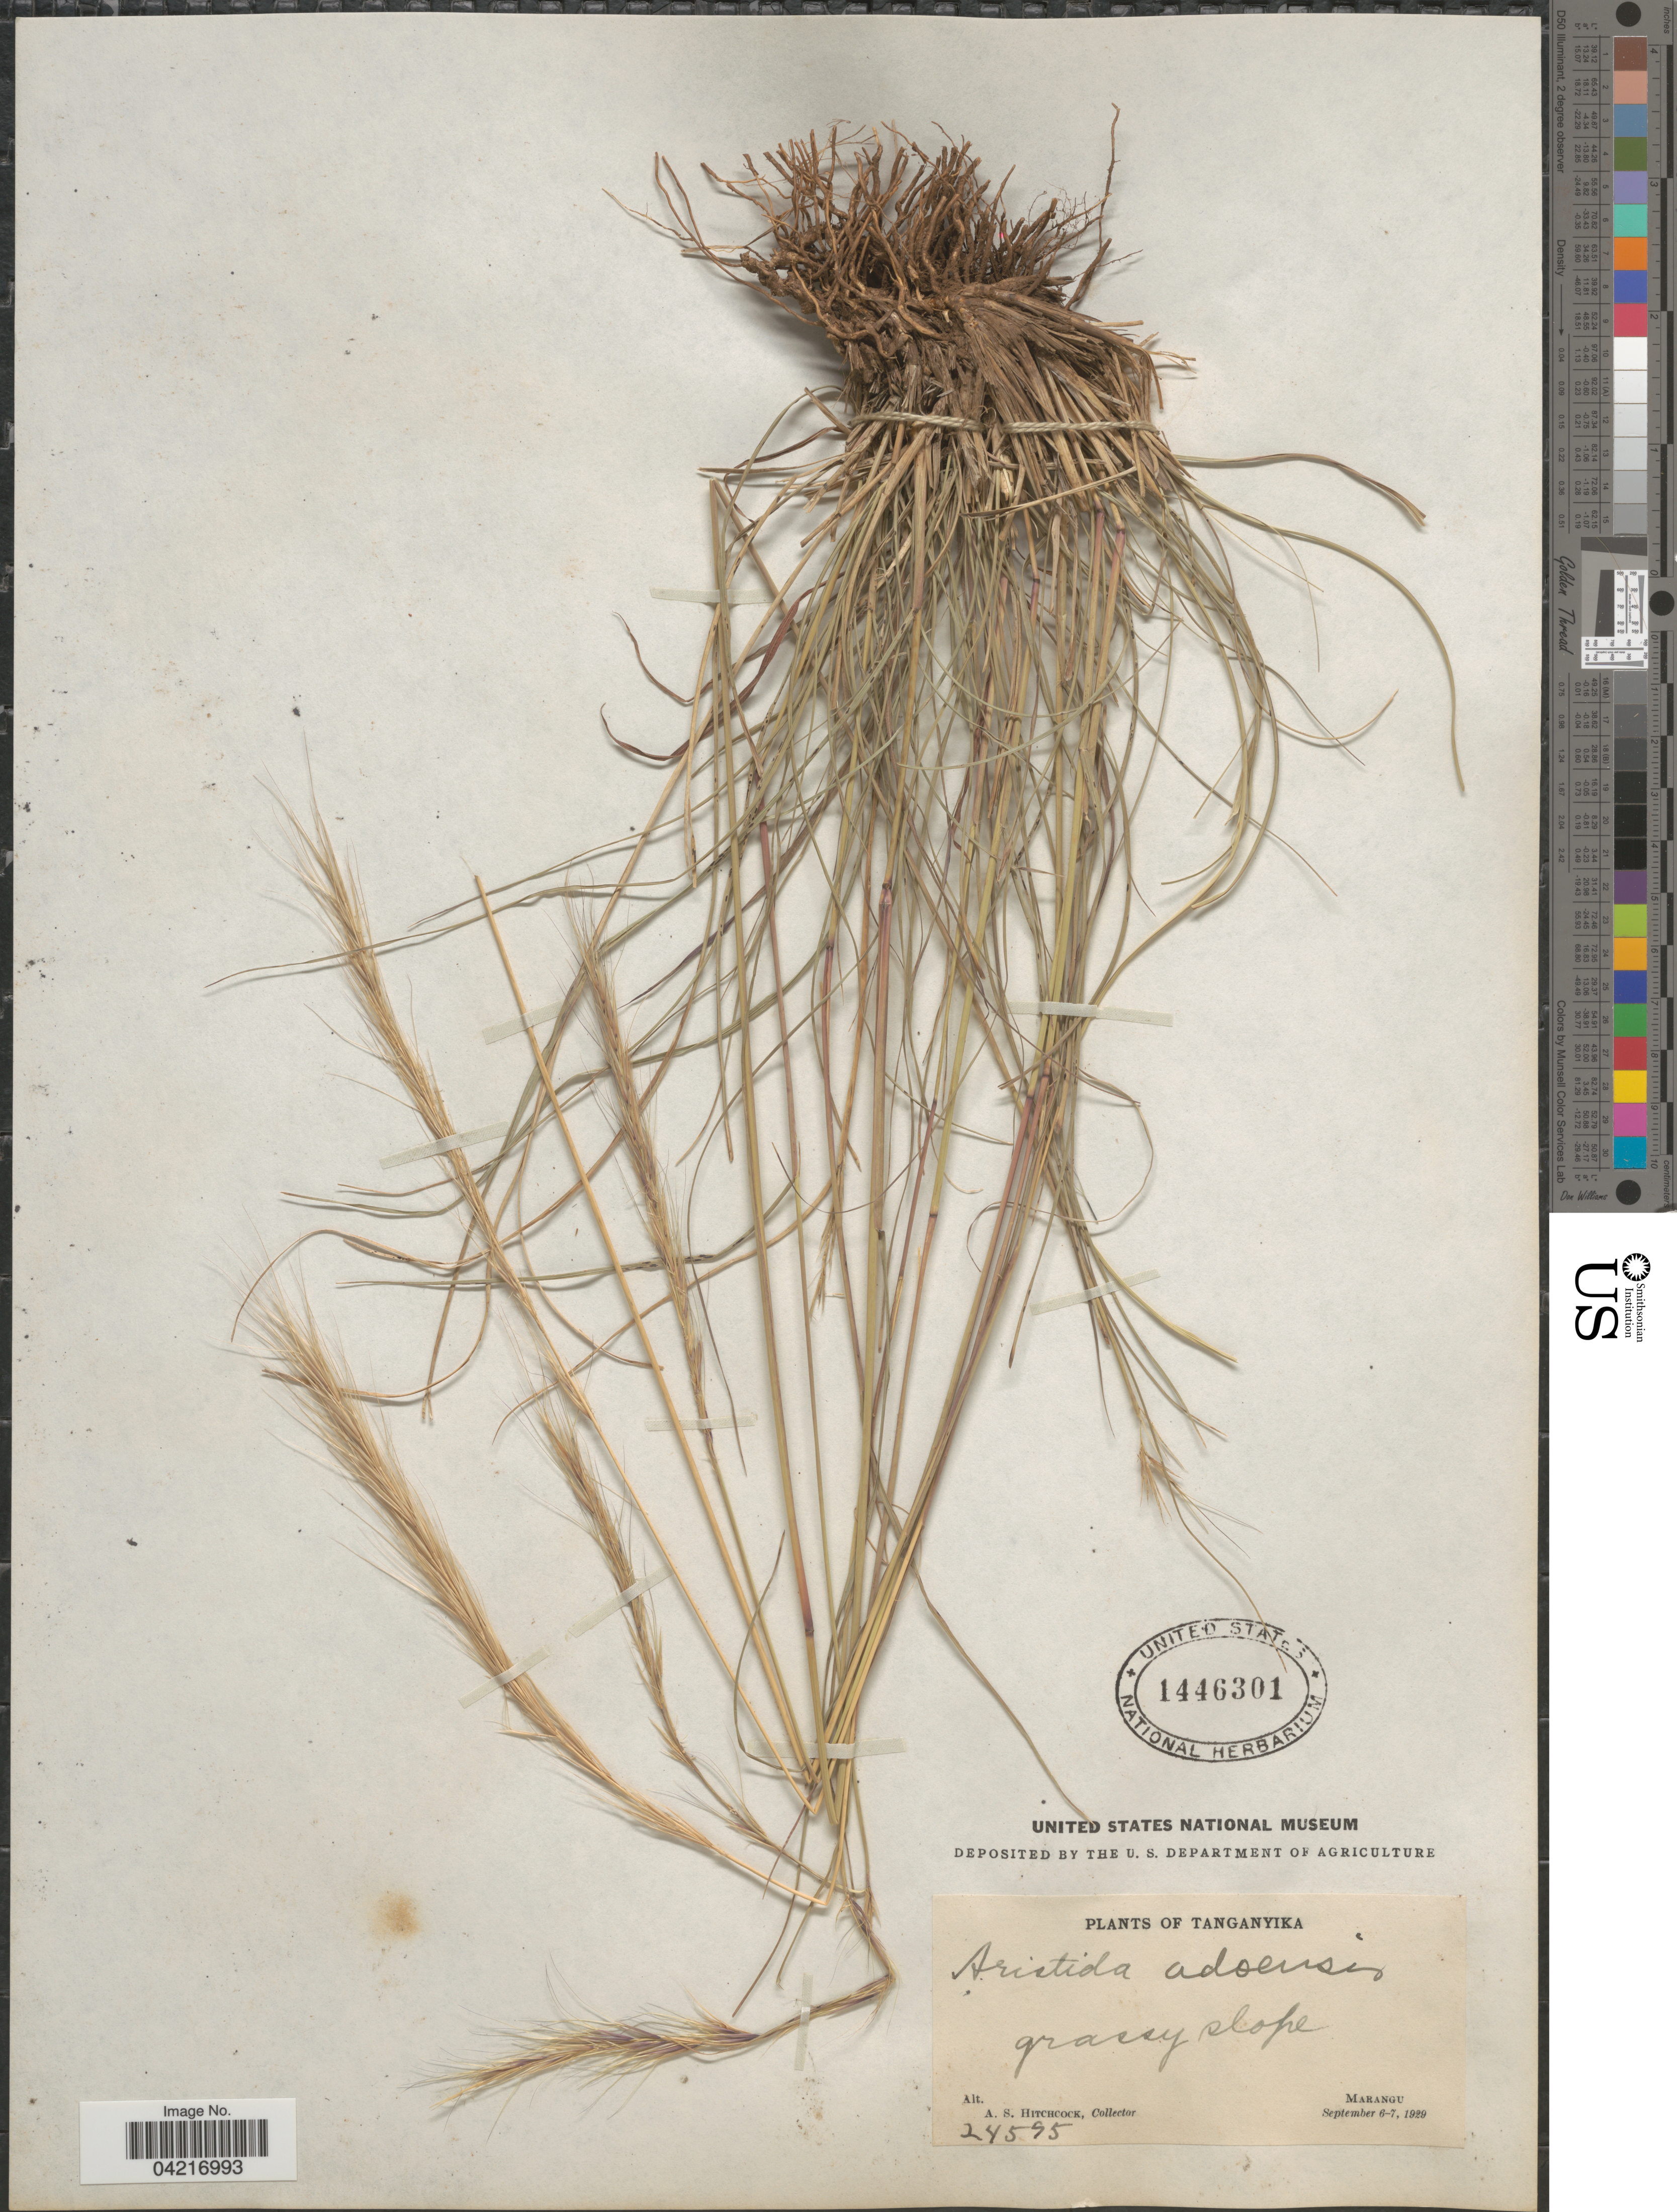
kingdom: Plantae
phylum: Tracheophyta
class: Liliopsida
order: Poales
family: Poaceae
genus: Aristida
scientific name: Aristida adoensis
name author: Hochst. ex A. Rich.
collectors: A. S. Hitchcock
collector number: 24595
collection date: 1929-09-06/1929-09-07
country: Tanzania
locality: Tanganyika. Marangu.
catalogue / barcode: US 1446301